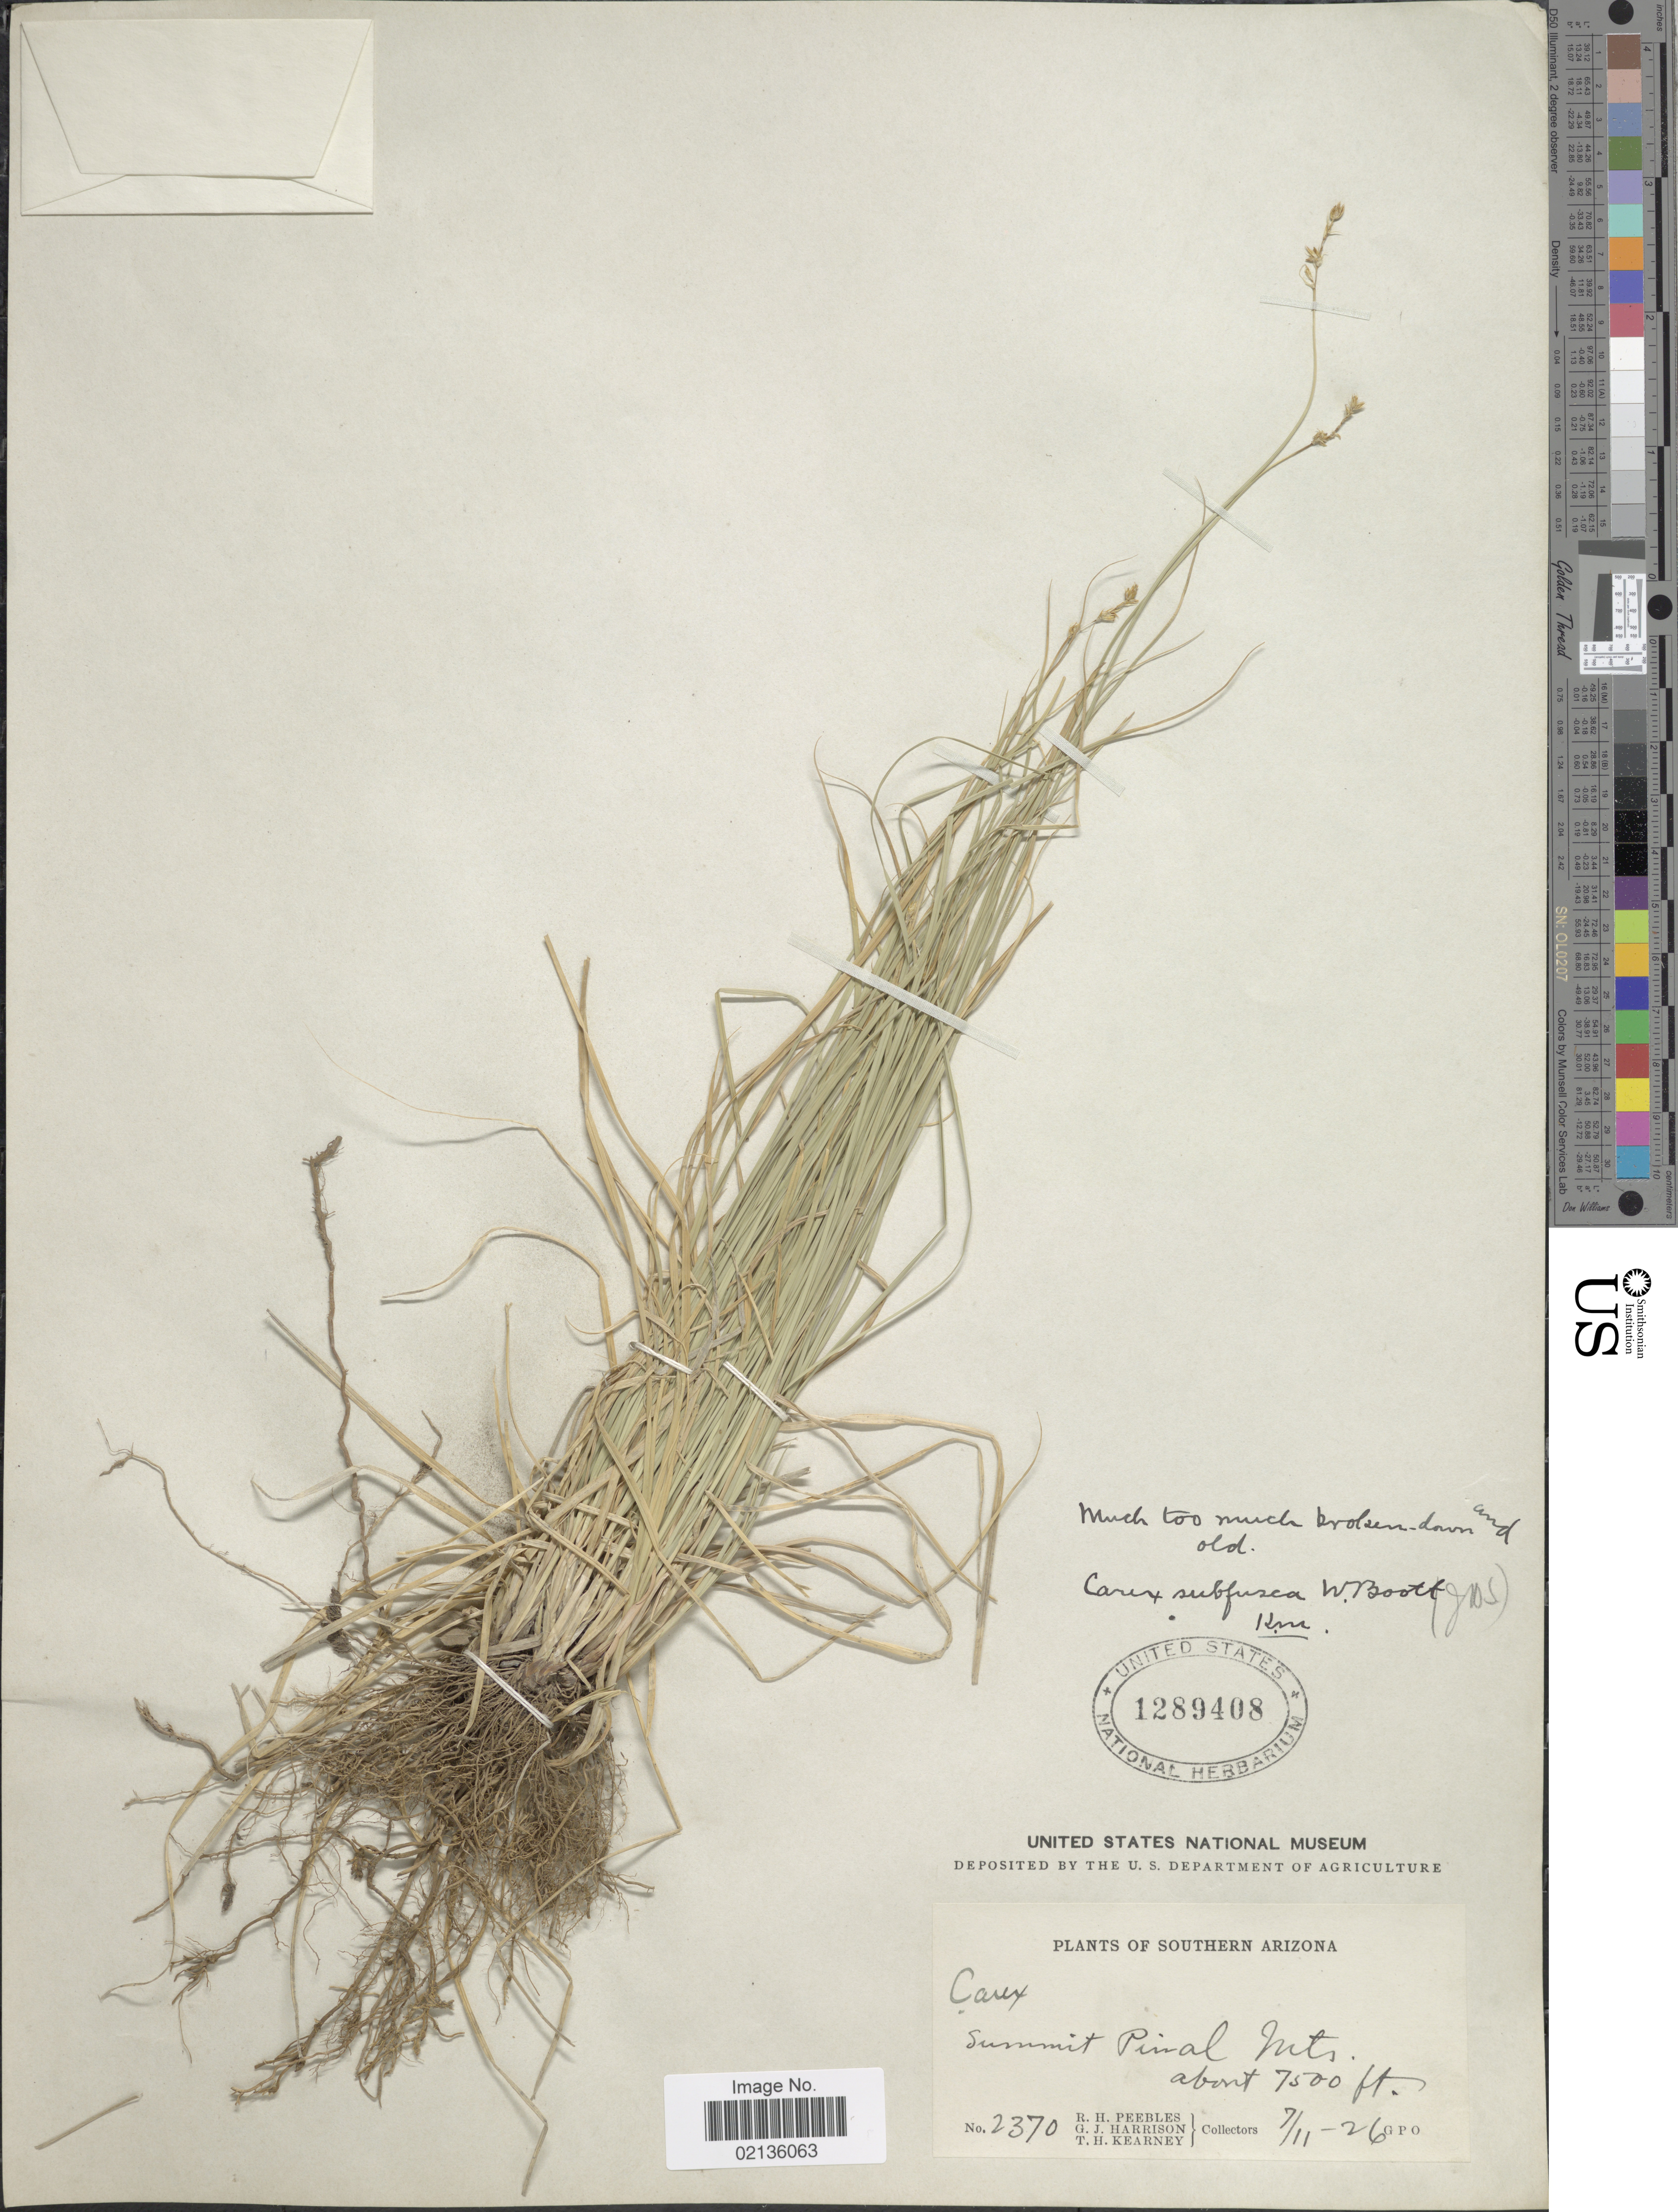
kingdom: Plantae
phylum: Tracheophyta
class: Liliopsida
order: Poales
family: Cyperaceae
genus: Carex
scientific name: Carex subfusca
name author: W. Boott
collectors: R. H. Peebles, G. J. Harrison & T. H. Kearney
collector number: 2370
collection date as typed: Transcribed d/m/y: 11/7/26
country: United States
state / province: Arizona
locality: Southern Arizona, Summit Pinal Mt.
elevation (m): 2286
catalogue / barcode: US 1289408